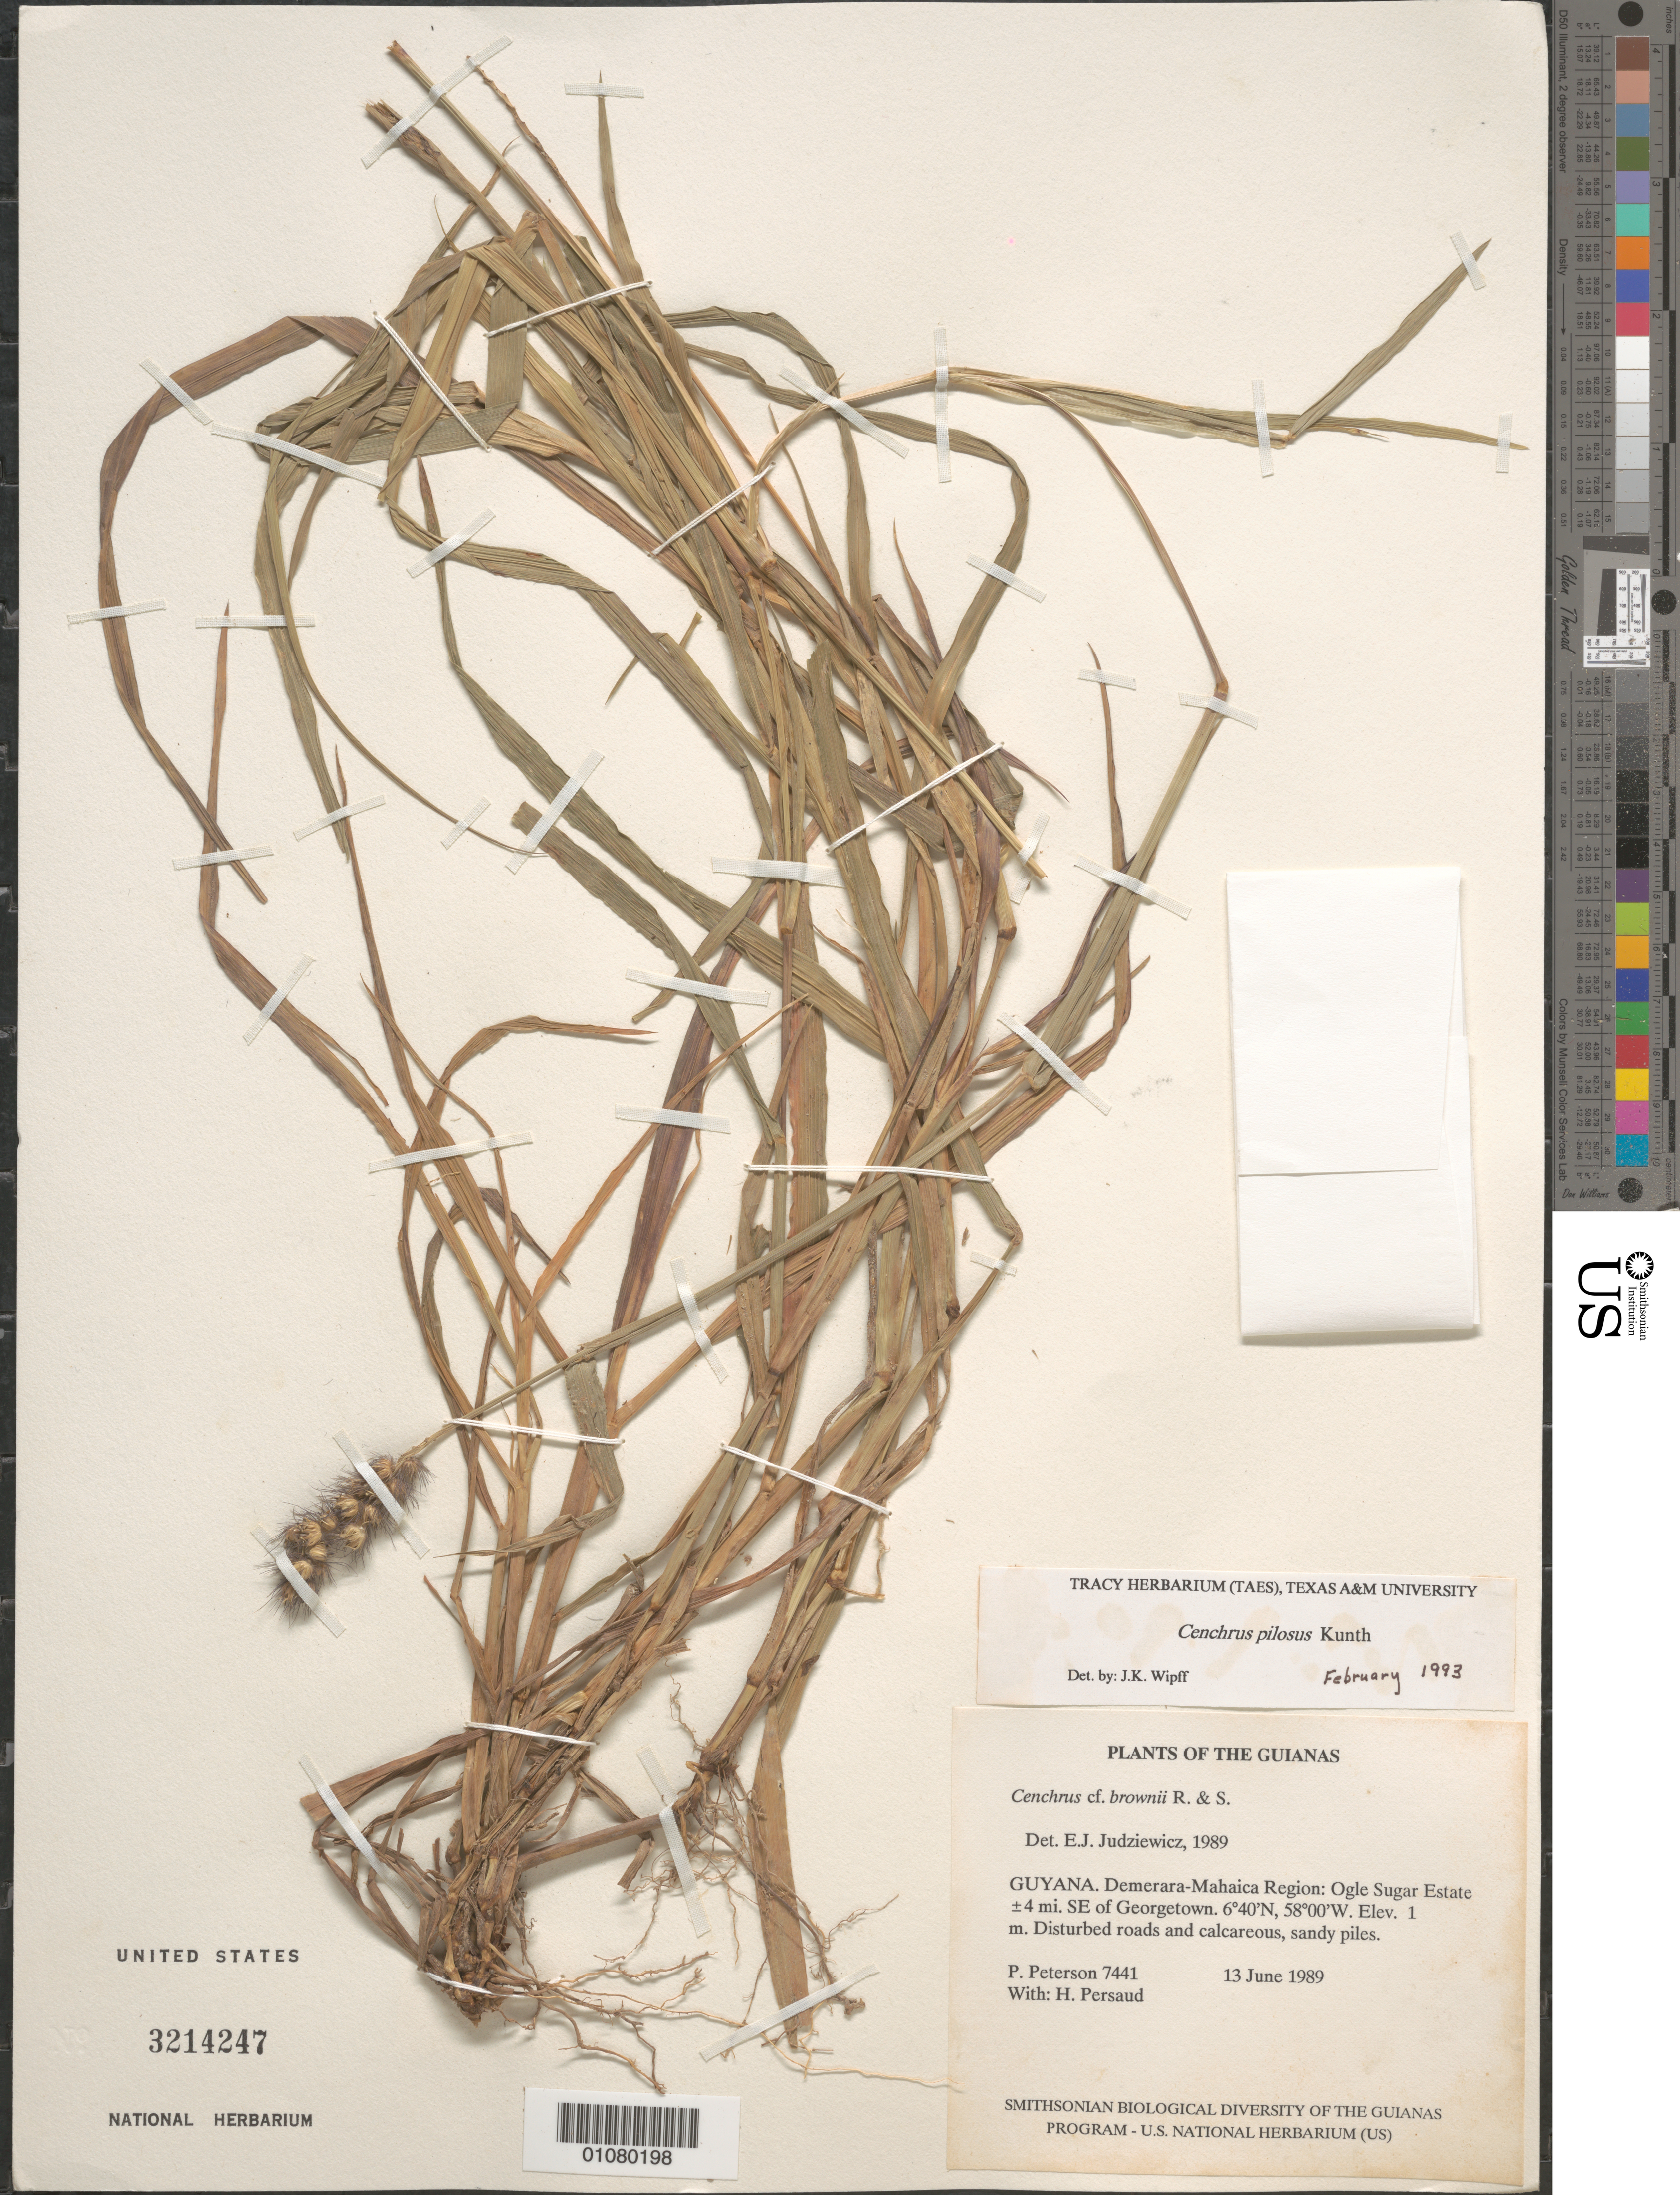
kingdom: Plantae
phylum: Tracheophyta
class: Liliopsida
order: Poales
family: Poaceae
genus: Cenchrus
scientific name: Cenchrus pilosus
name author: Kunth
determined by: Wipff, J. K.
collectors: P. M. Peterson, E. J. Judziewicz & H. Persaud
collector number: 07441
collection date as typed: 13 Jun 1989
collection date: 1989-06-13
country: Guyana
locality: East Demerara District, 4 miles southeast of Georgetown, at Ogle Sugar Estate.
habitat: Disturbed roads and calcareous, sandy piles.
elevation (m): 1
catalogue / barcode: US 3214247